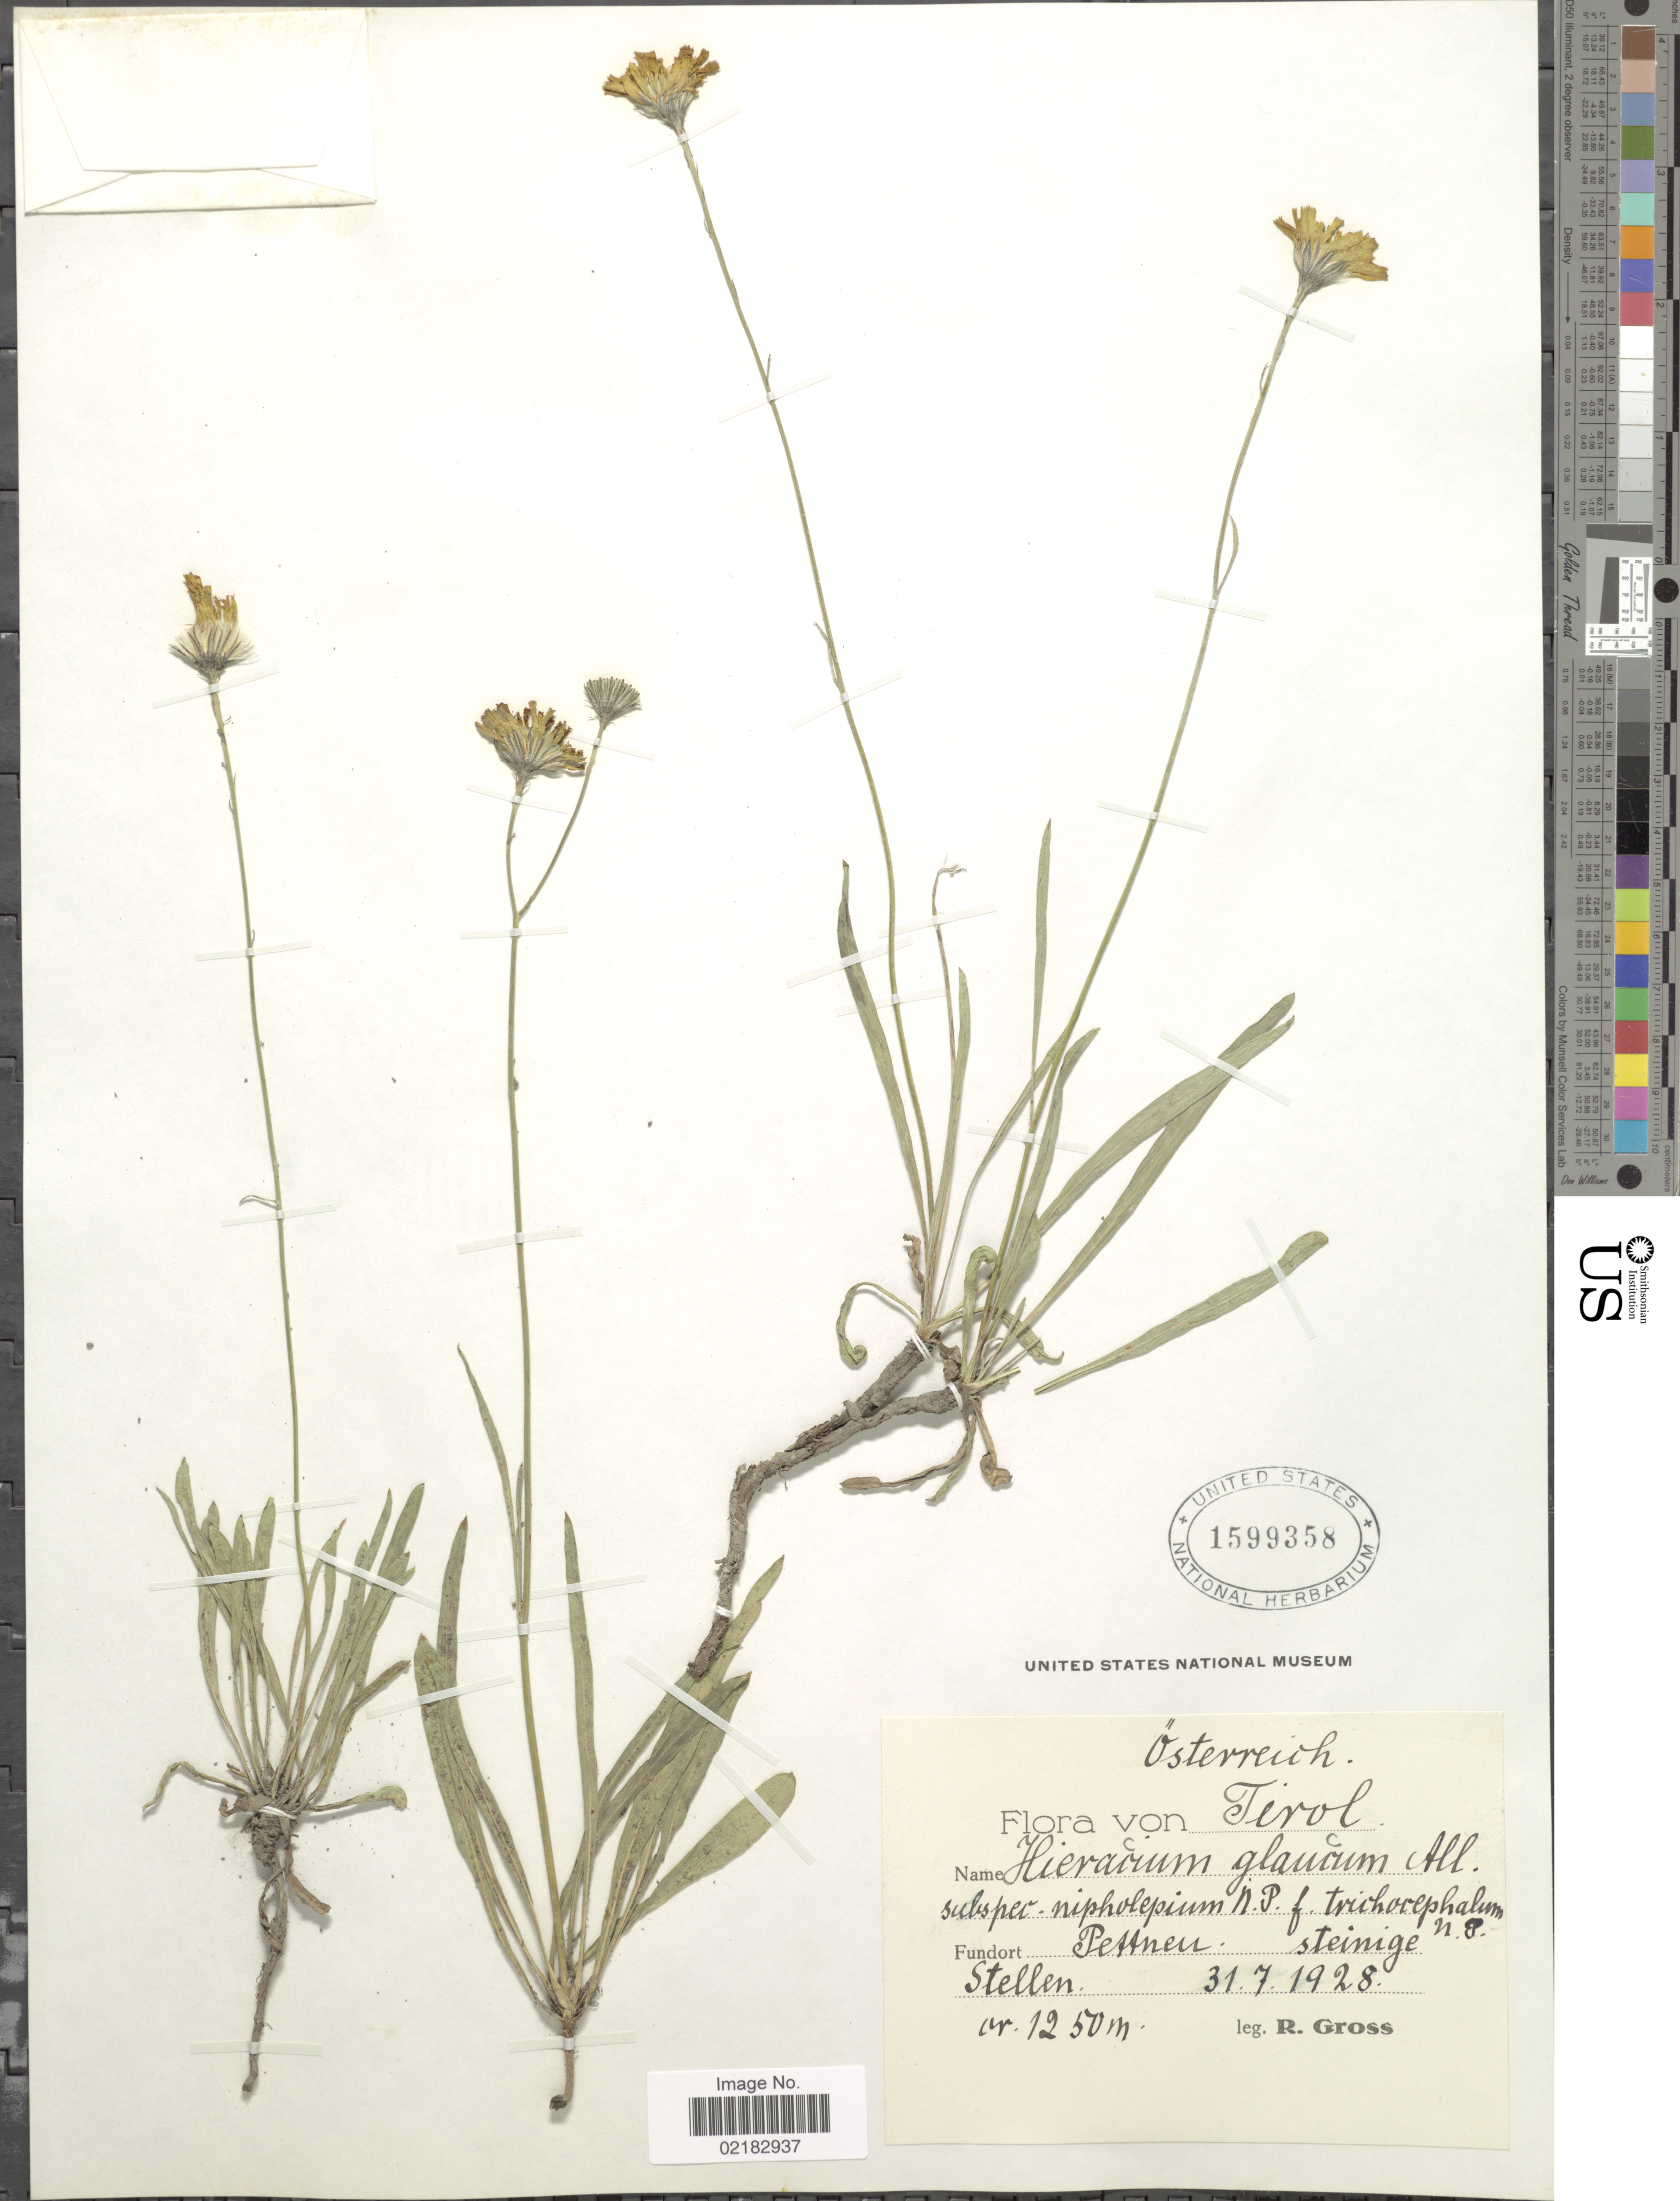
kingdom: Plantae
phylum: Tracheophyta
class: Magnoliopsida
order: Asterales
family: Asteraceae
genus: Hieracium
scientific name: Hieracium glaucum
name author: All.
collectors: R. Gross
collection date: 1928-07-31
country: Austria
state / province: Tirol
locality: Tirol, Pettneu, steinige stellen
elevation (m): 1250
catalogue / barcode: US 1599358